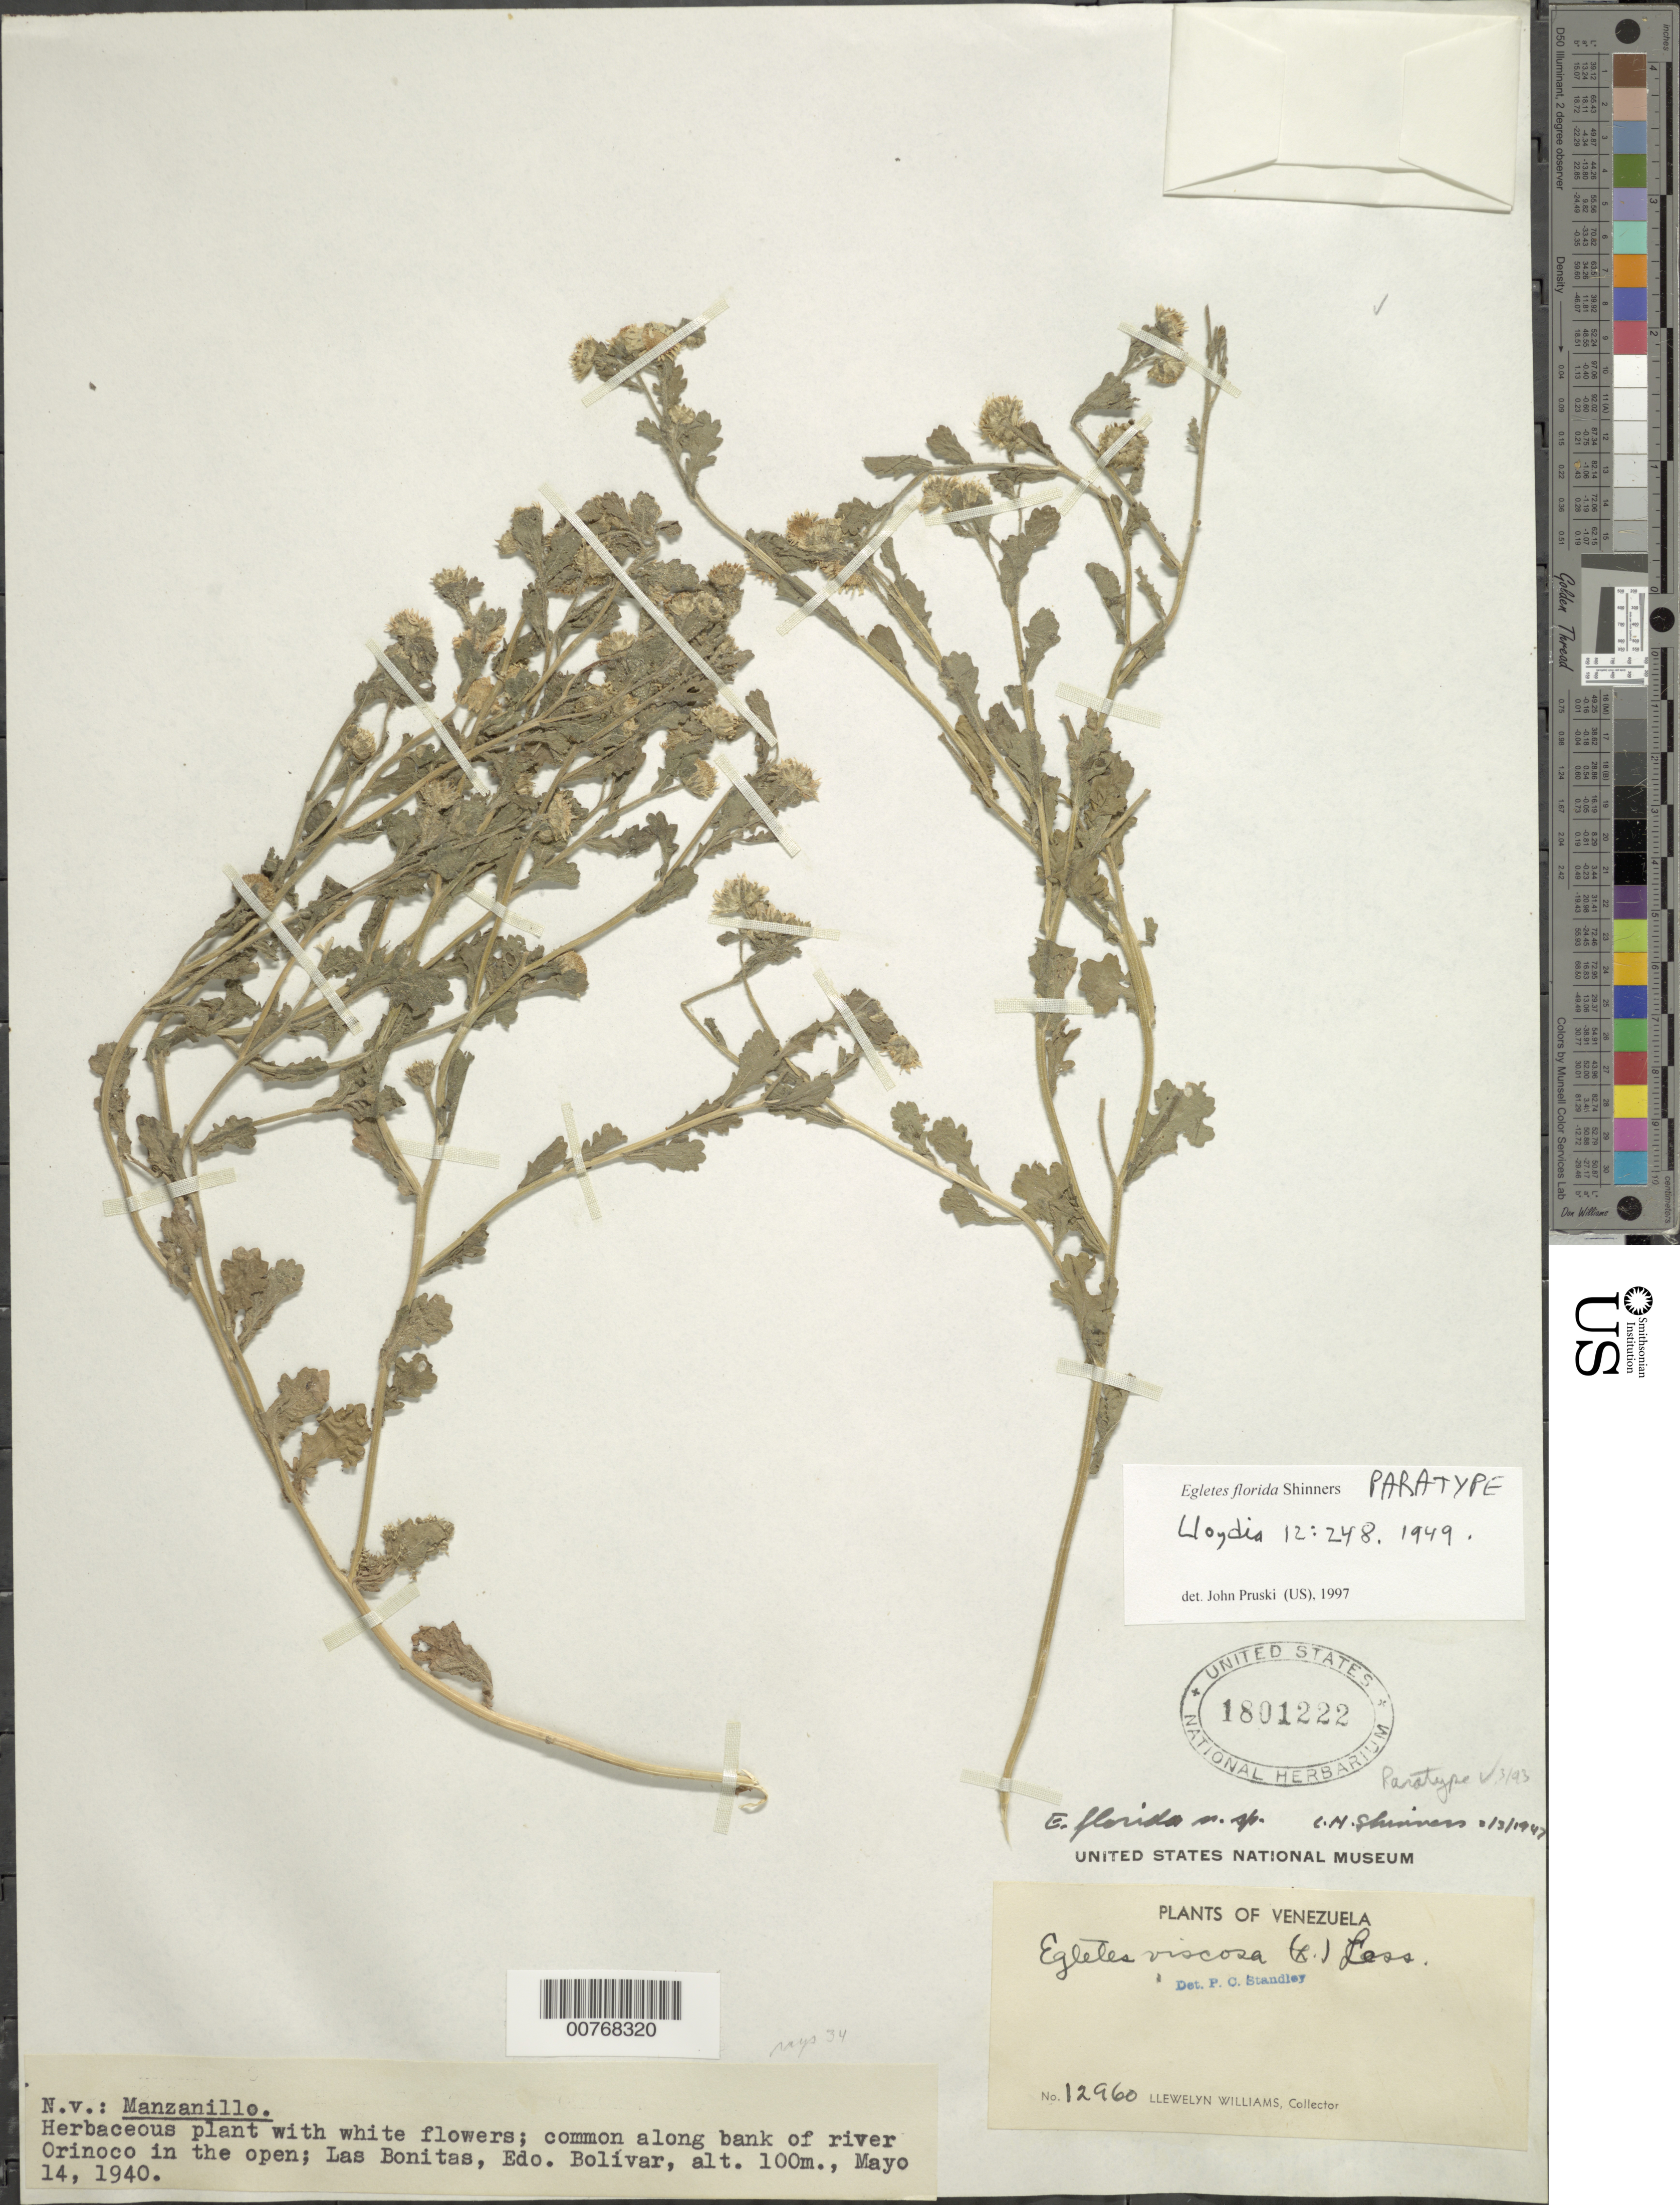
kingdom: Plantae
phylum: Tracheophyta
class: Magnoliopsida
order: Asterales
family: Asteraceae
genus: Egletes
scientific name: Egletes florida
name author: Shinners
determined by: Pruski, J. F.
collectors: Ll. Williams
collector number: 12960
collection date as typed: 14-May-40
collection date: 1940-05-14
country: Venezuela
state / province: Bolívar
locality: Las Bonitas, Orinoco R.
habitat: Bank of river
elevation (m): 100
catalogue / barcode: US 1801222